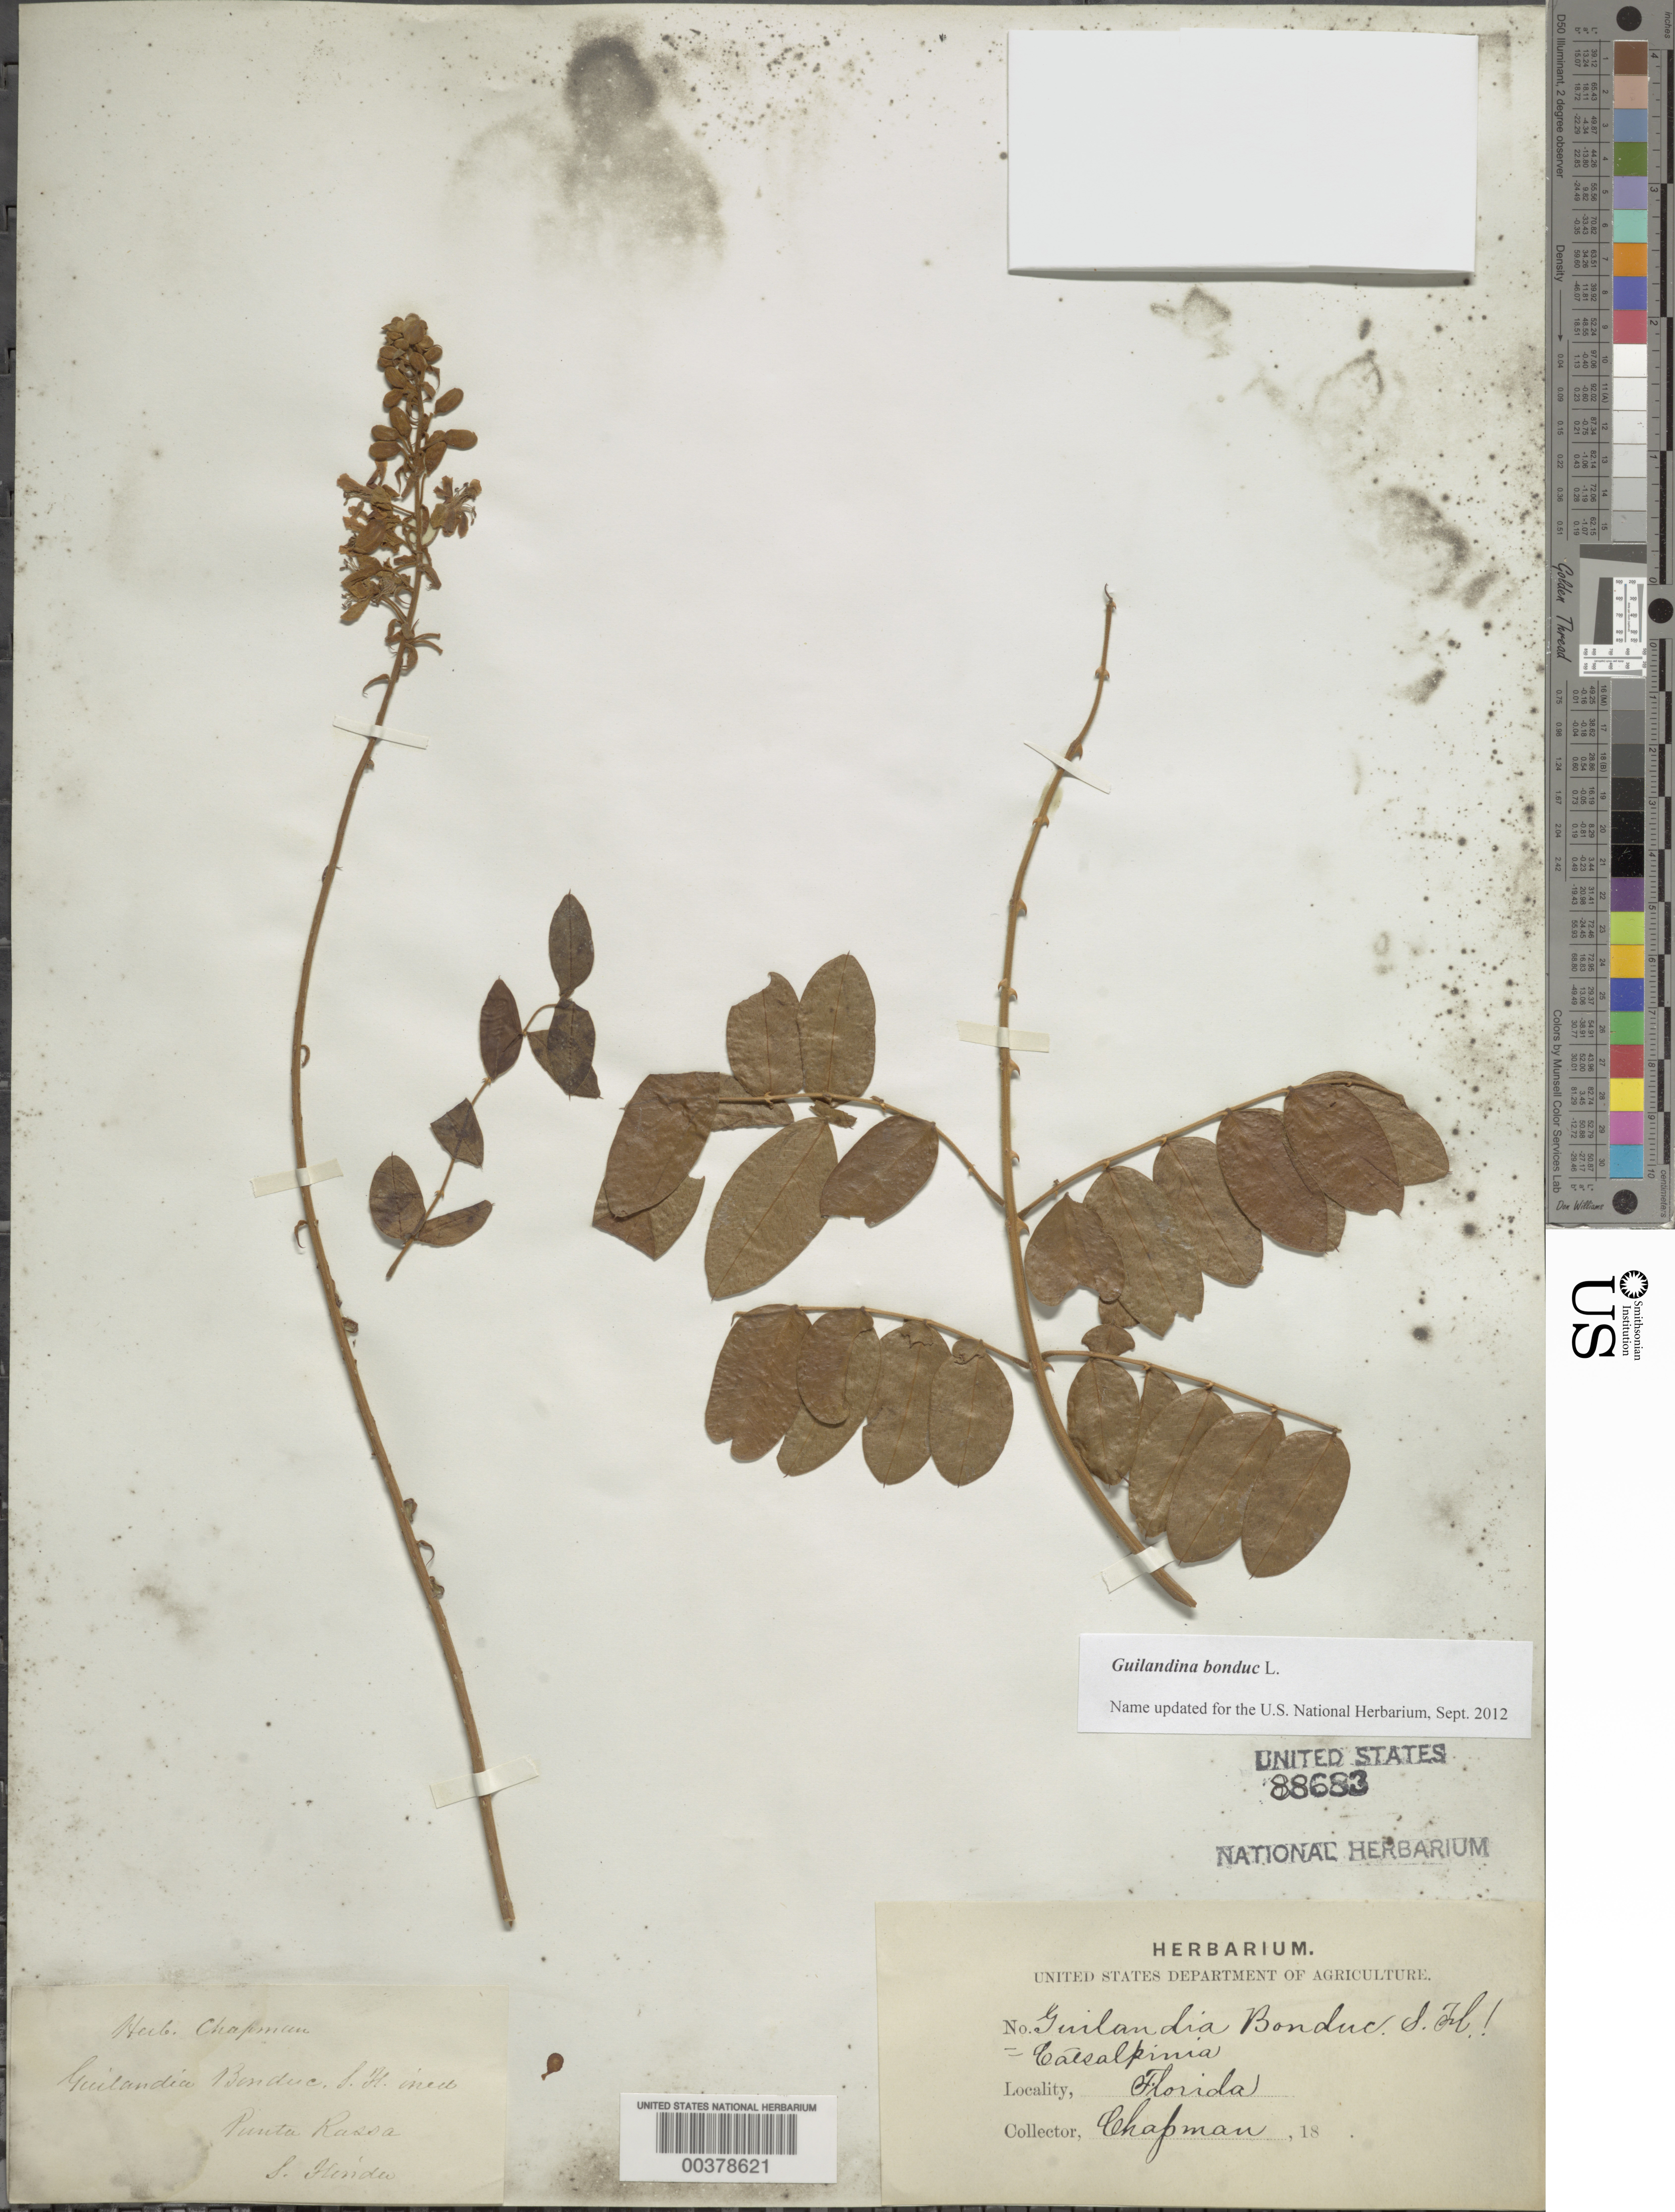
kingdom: Plantae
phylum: Tracheophyta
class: Magnoliopsida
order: Fabales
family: Fabaceae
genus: Guilandina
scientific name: Guilandina bonduc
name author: L.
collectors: A. W. Chapman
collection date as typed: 18--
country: United States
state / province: Florida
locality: Punta rassa, s florida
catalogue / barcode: US 88683